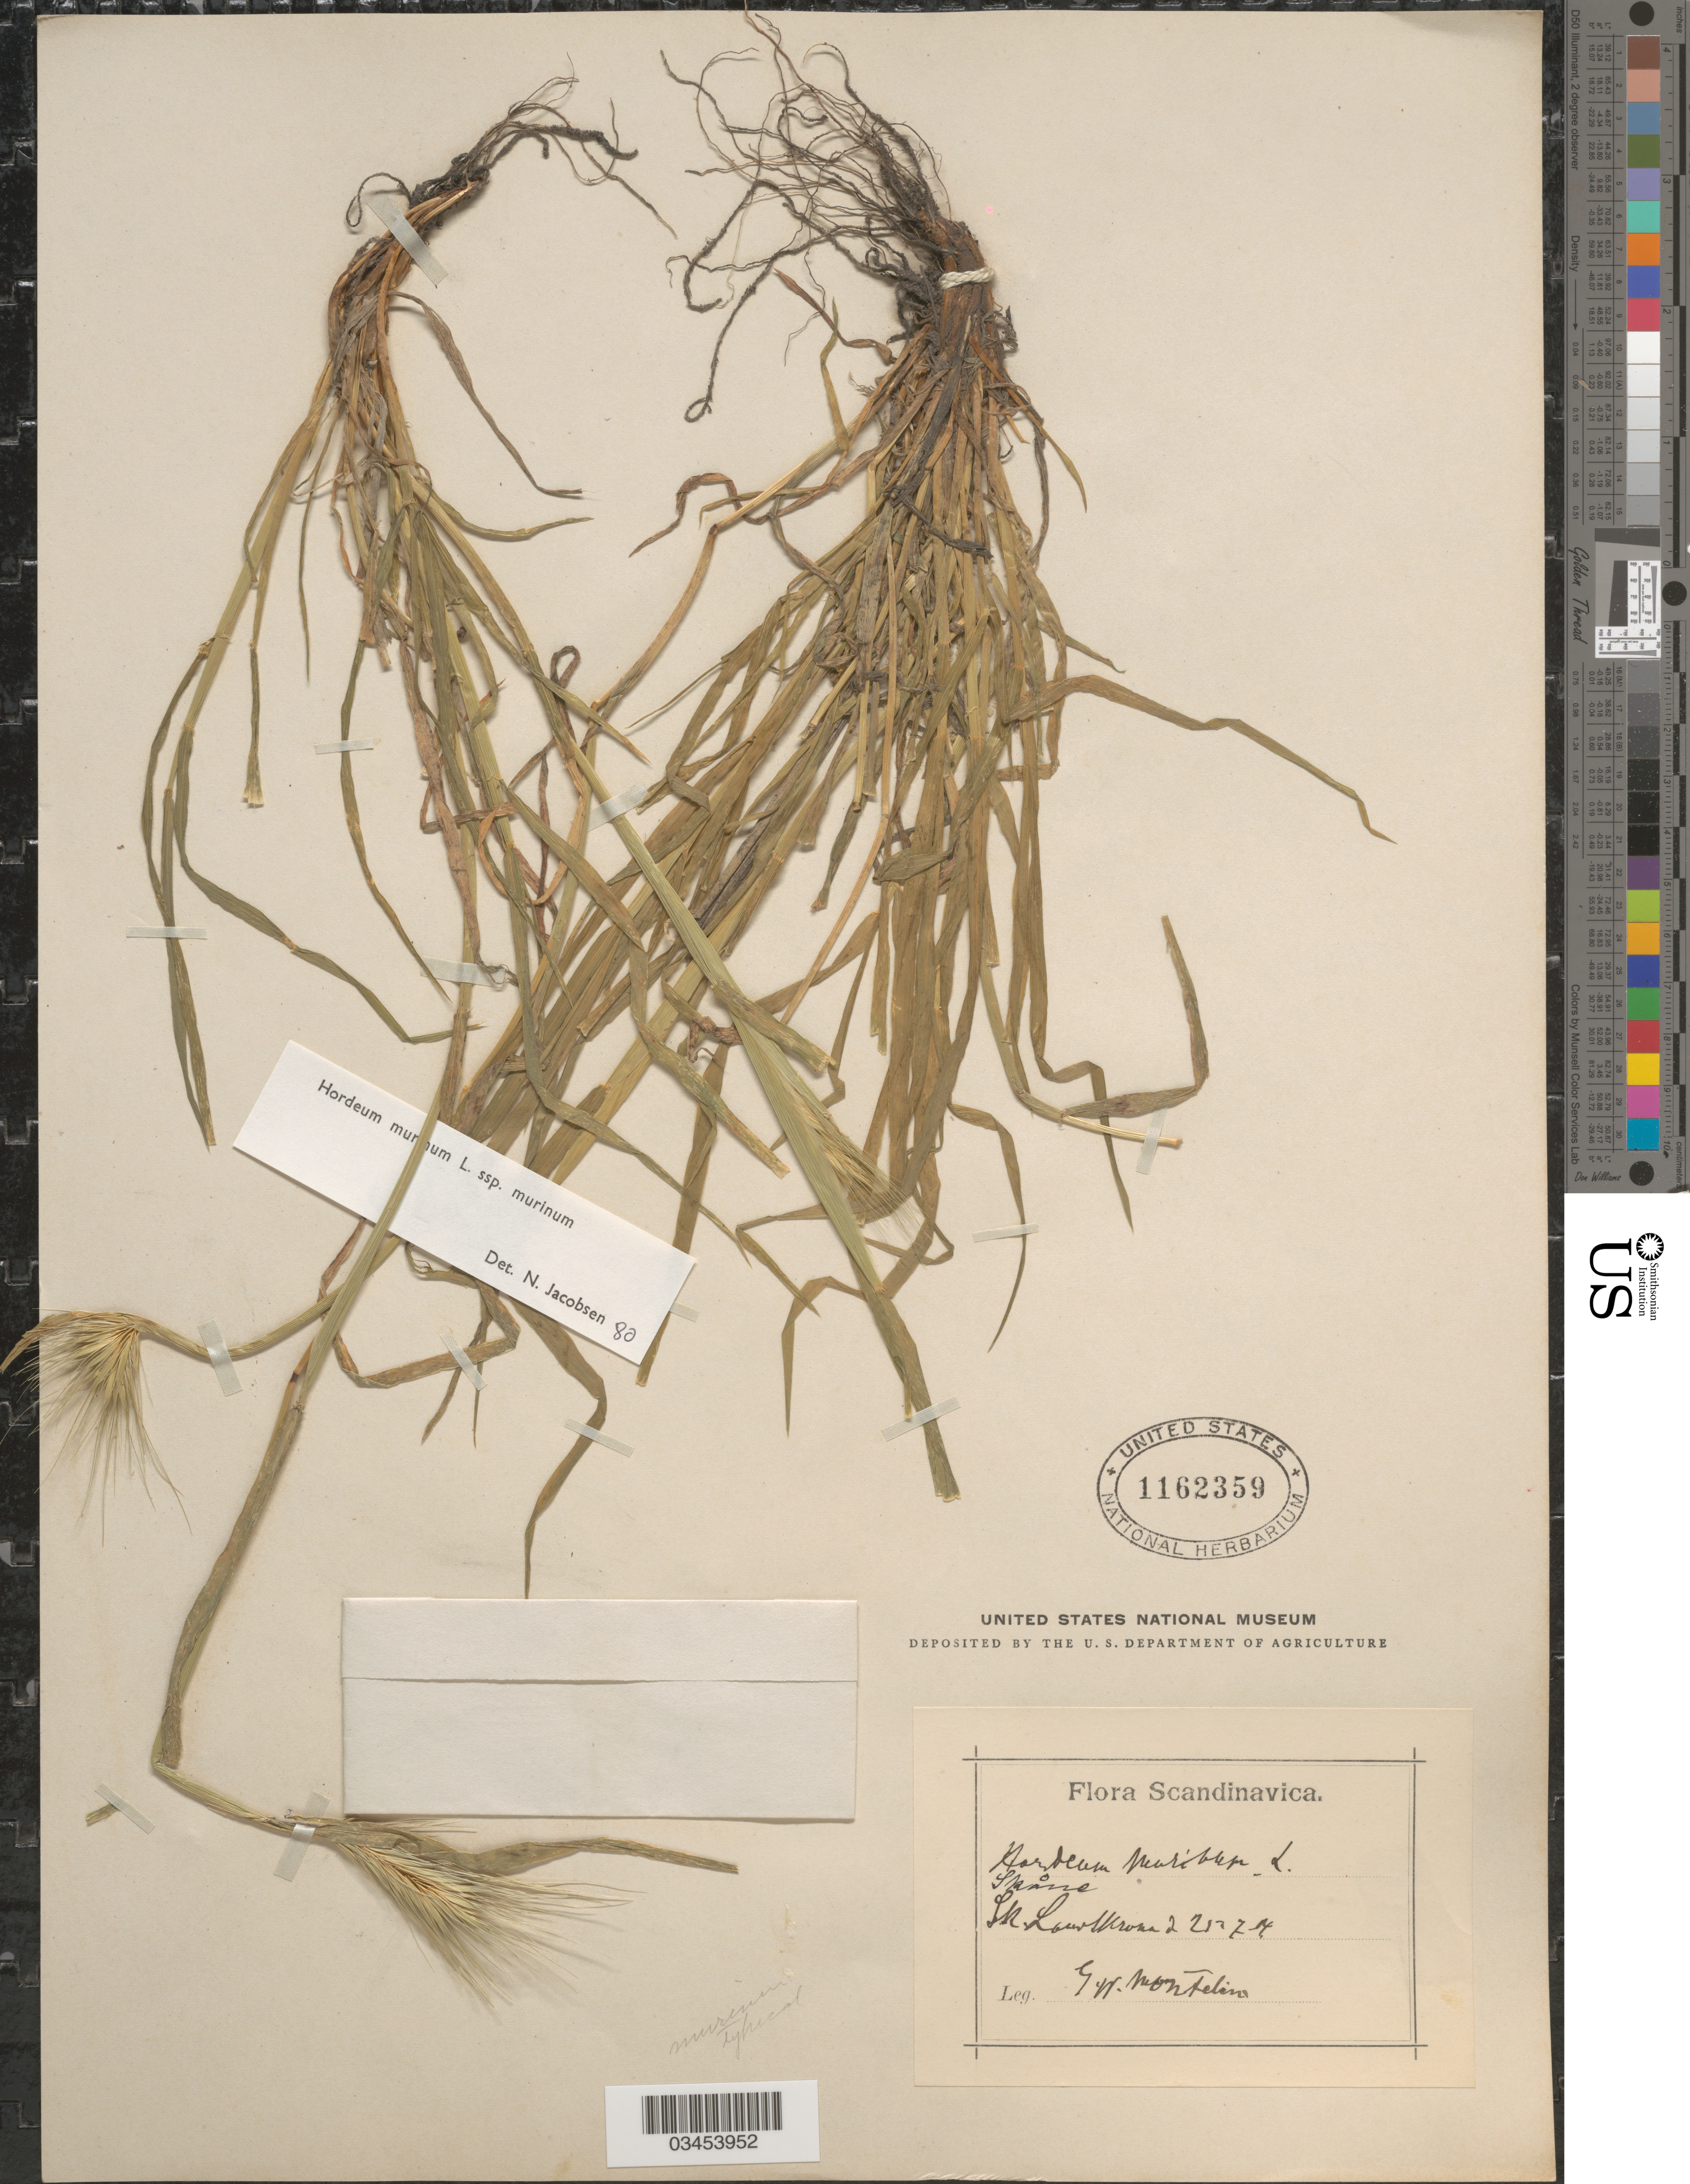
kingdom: Plantae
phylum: Tracheophyta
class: Liliopsida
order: Poales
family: Poaceae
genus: Hordeum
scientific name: Hordeum murinum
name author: L.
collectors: G. Montelin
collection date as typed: Transcribed d/m/y: 21/2/14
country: Sweden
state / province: Skåne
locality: Scandinavica. Sk. Lowlkrona [interpreted].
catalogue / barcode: US 1162359